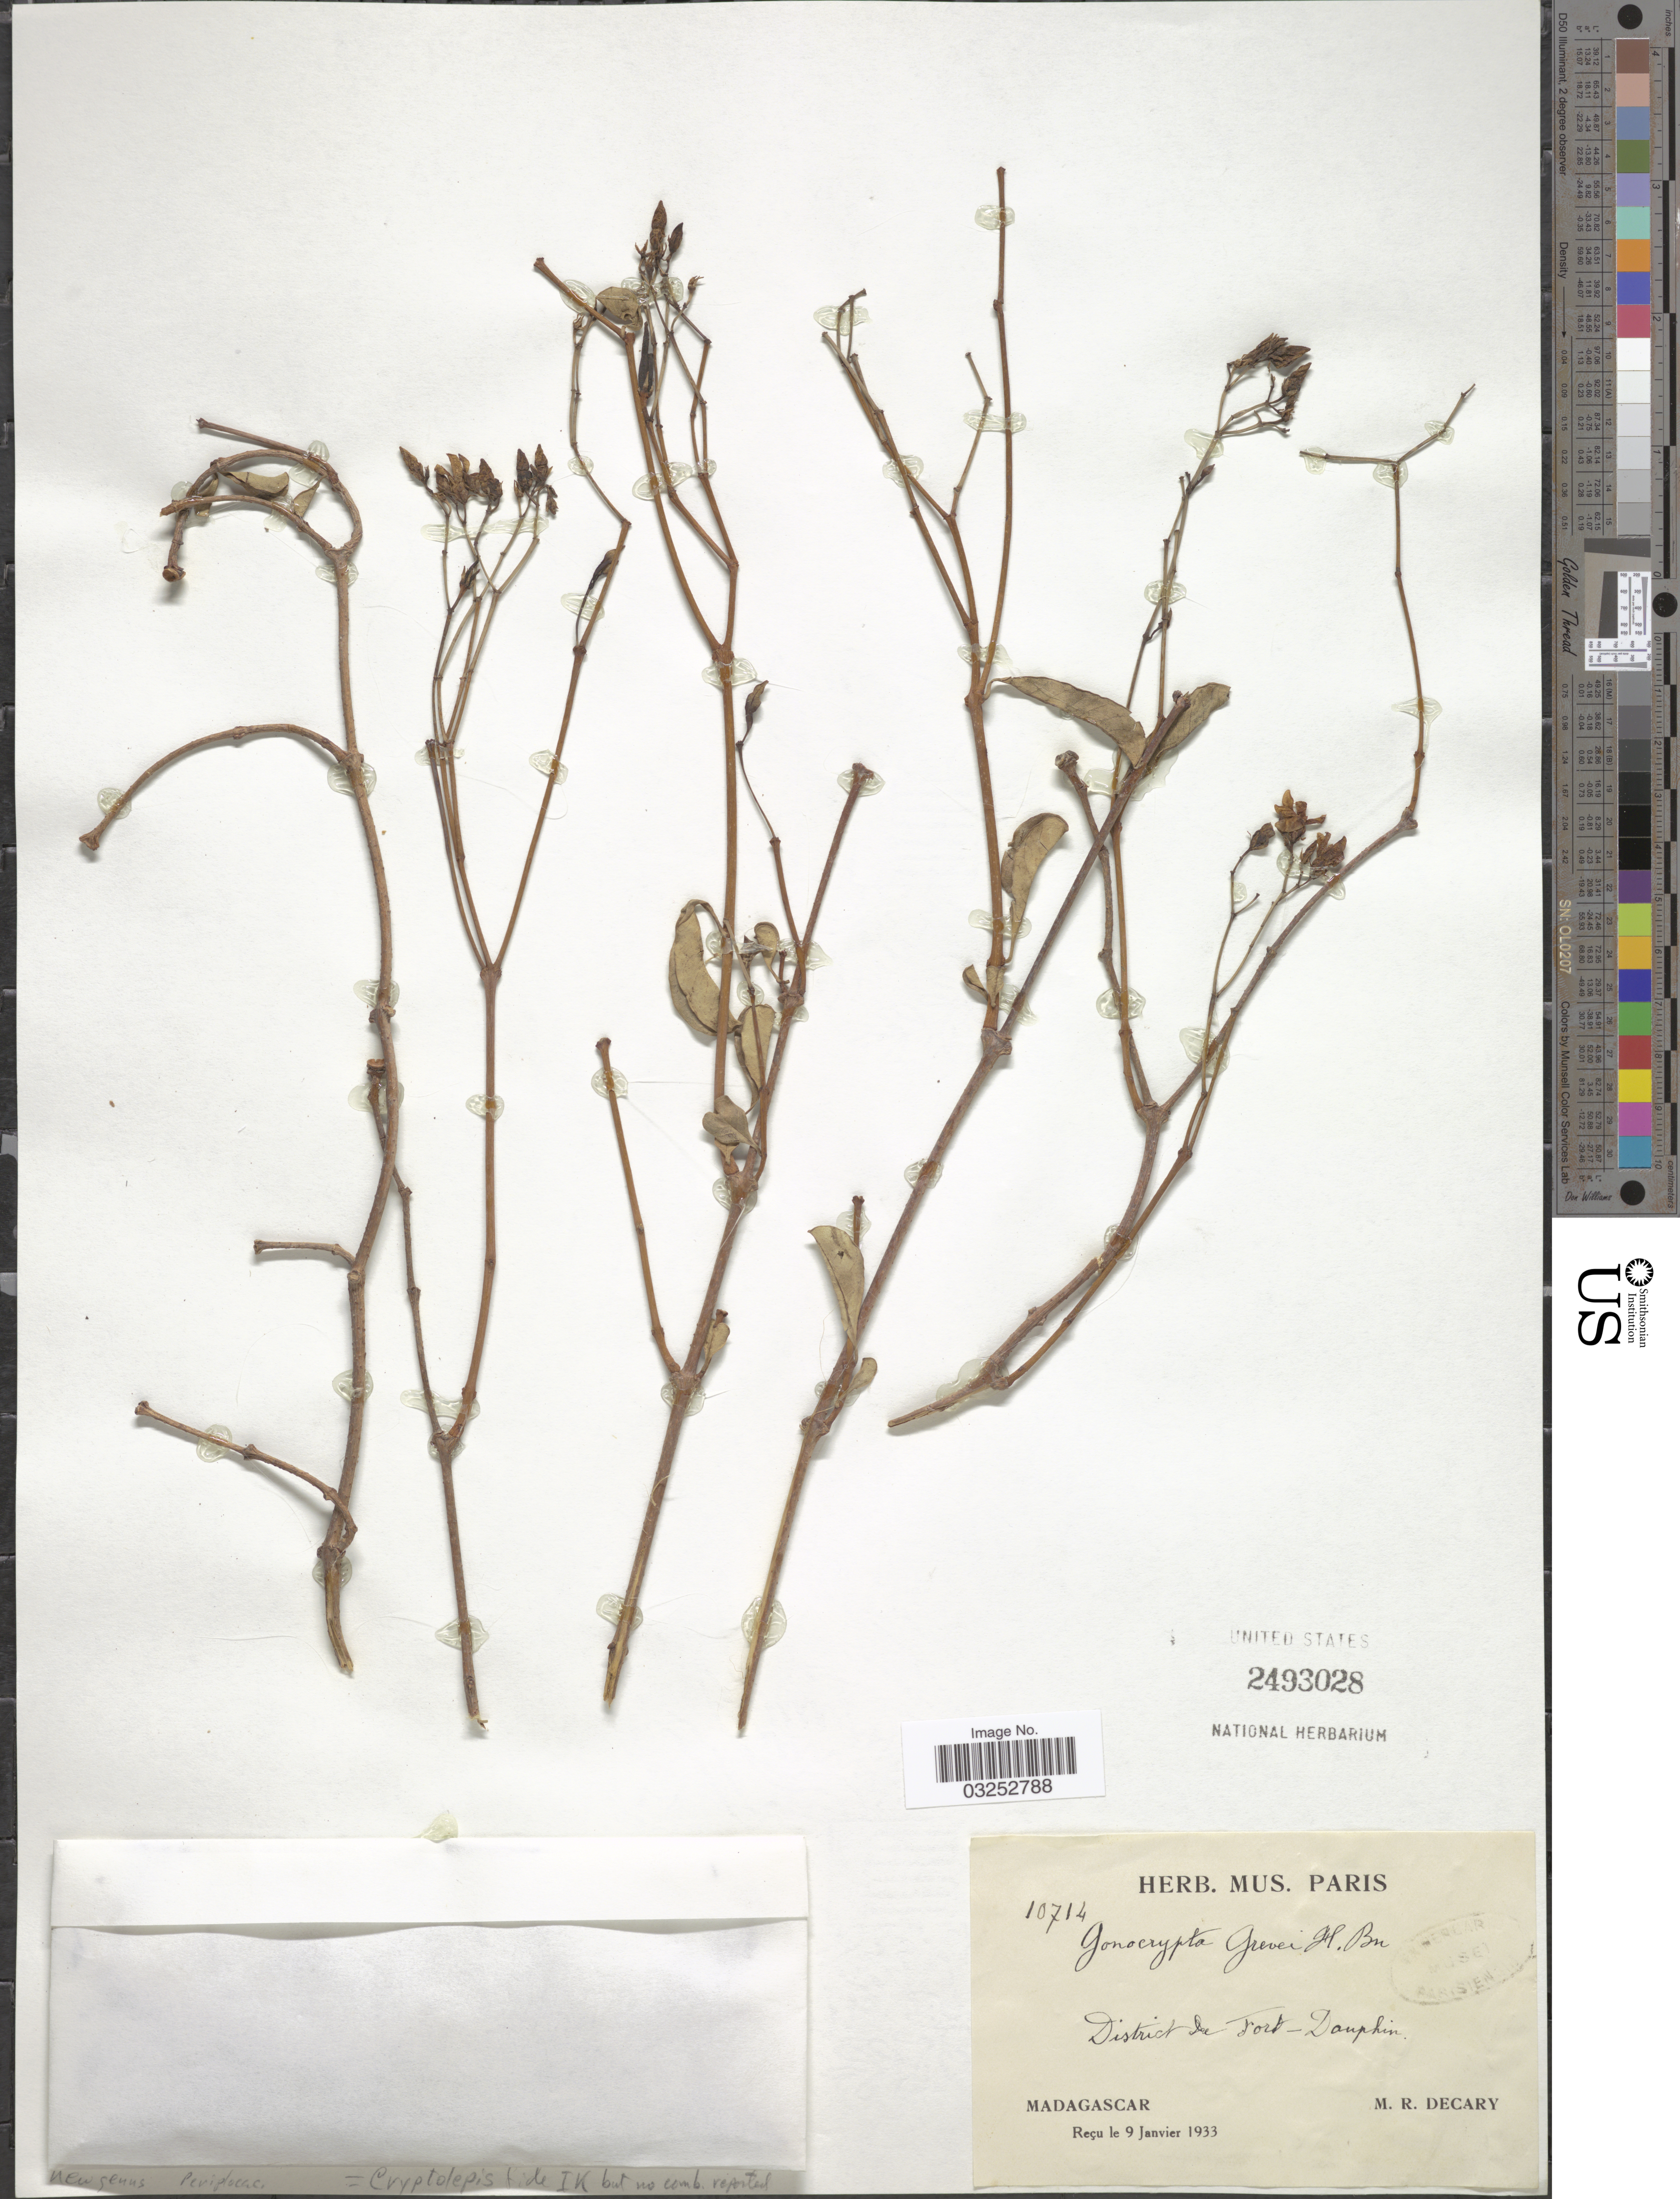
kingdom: Plantae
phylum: Tracheophyta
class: Magnoliopsida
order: Gentianales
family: Apocynaceae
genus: Gonocrypta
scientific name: Gonocrypta grevei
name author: (Baill.) Constantin & Gallaud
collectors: R. Decary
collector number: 10714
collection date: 1933-01-09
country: Madagascar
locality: District de Fort-Dauphin.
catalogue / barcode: US 2493028